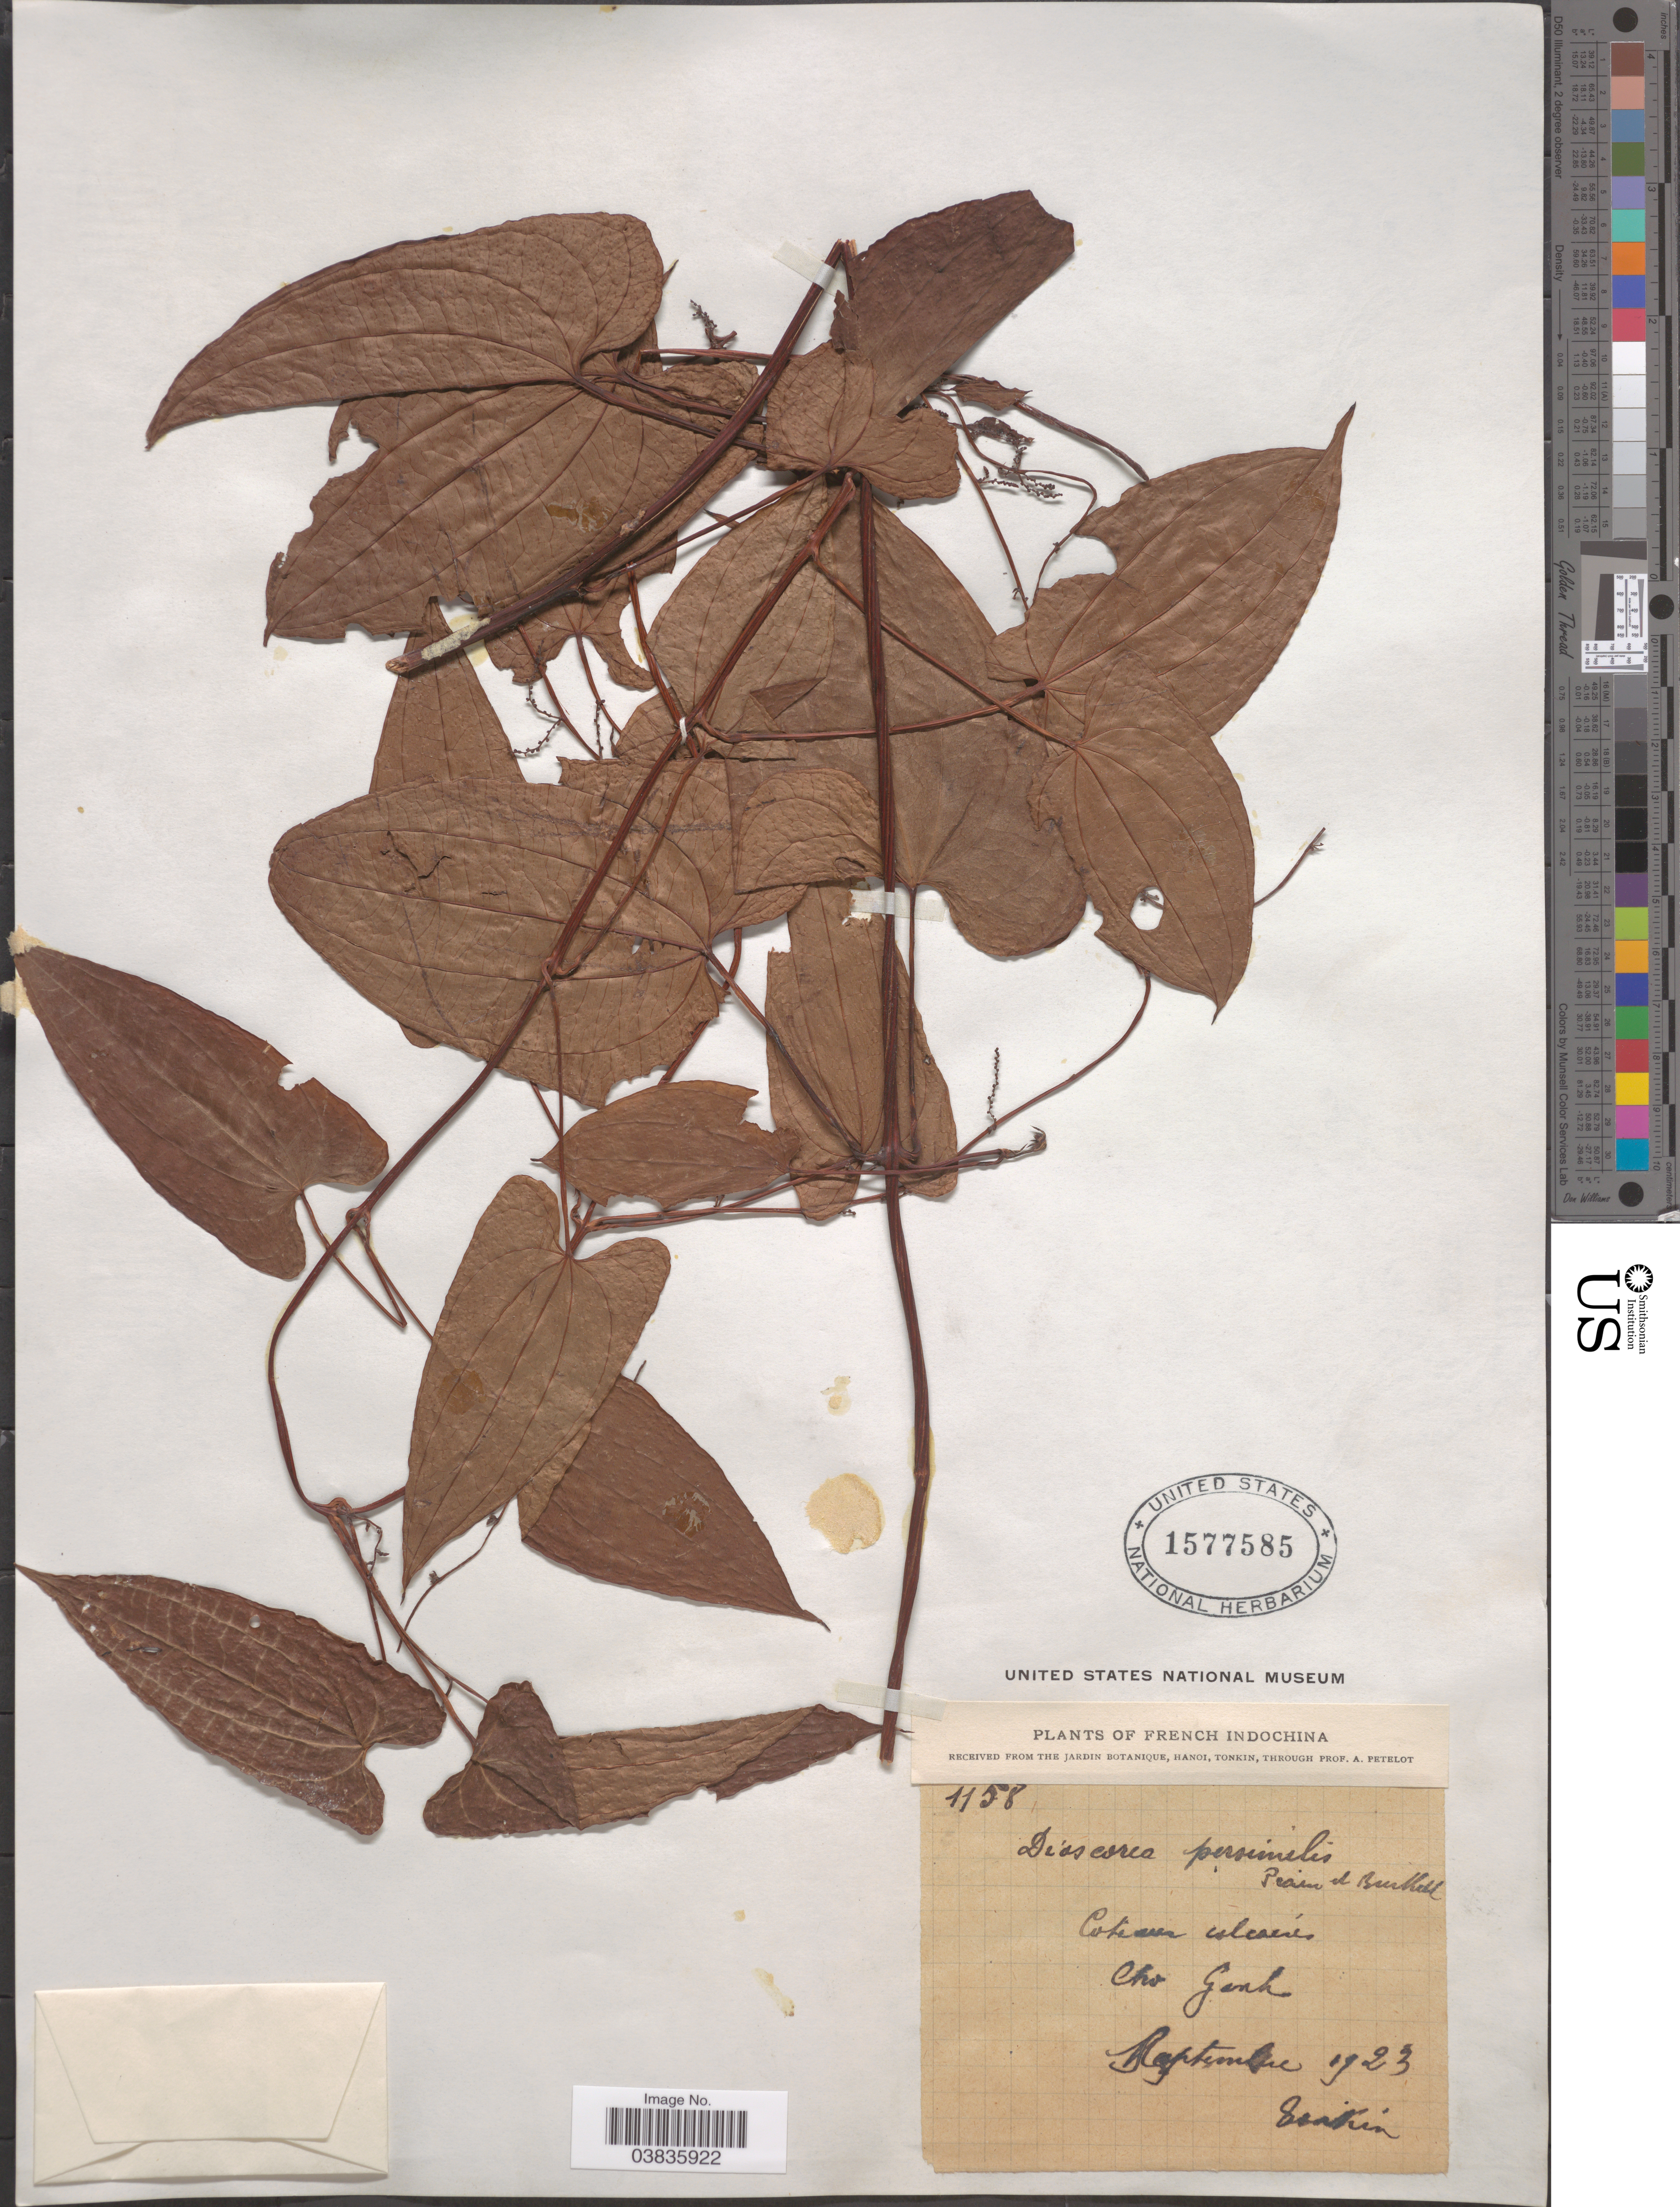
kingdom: Plantae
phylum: Tracheophyta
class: Liliopsida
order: Dioscoreales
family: Dioscoreaceae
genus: Dioscorea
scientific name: Dioscorea persimilis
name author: Prain & Burkill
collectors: P. A. Pételot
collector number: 1158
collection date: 1923-09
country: Vietnam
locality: French Indochina. Coteaux calcareis, Cho Ganh.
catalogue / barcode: US 1577585